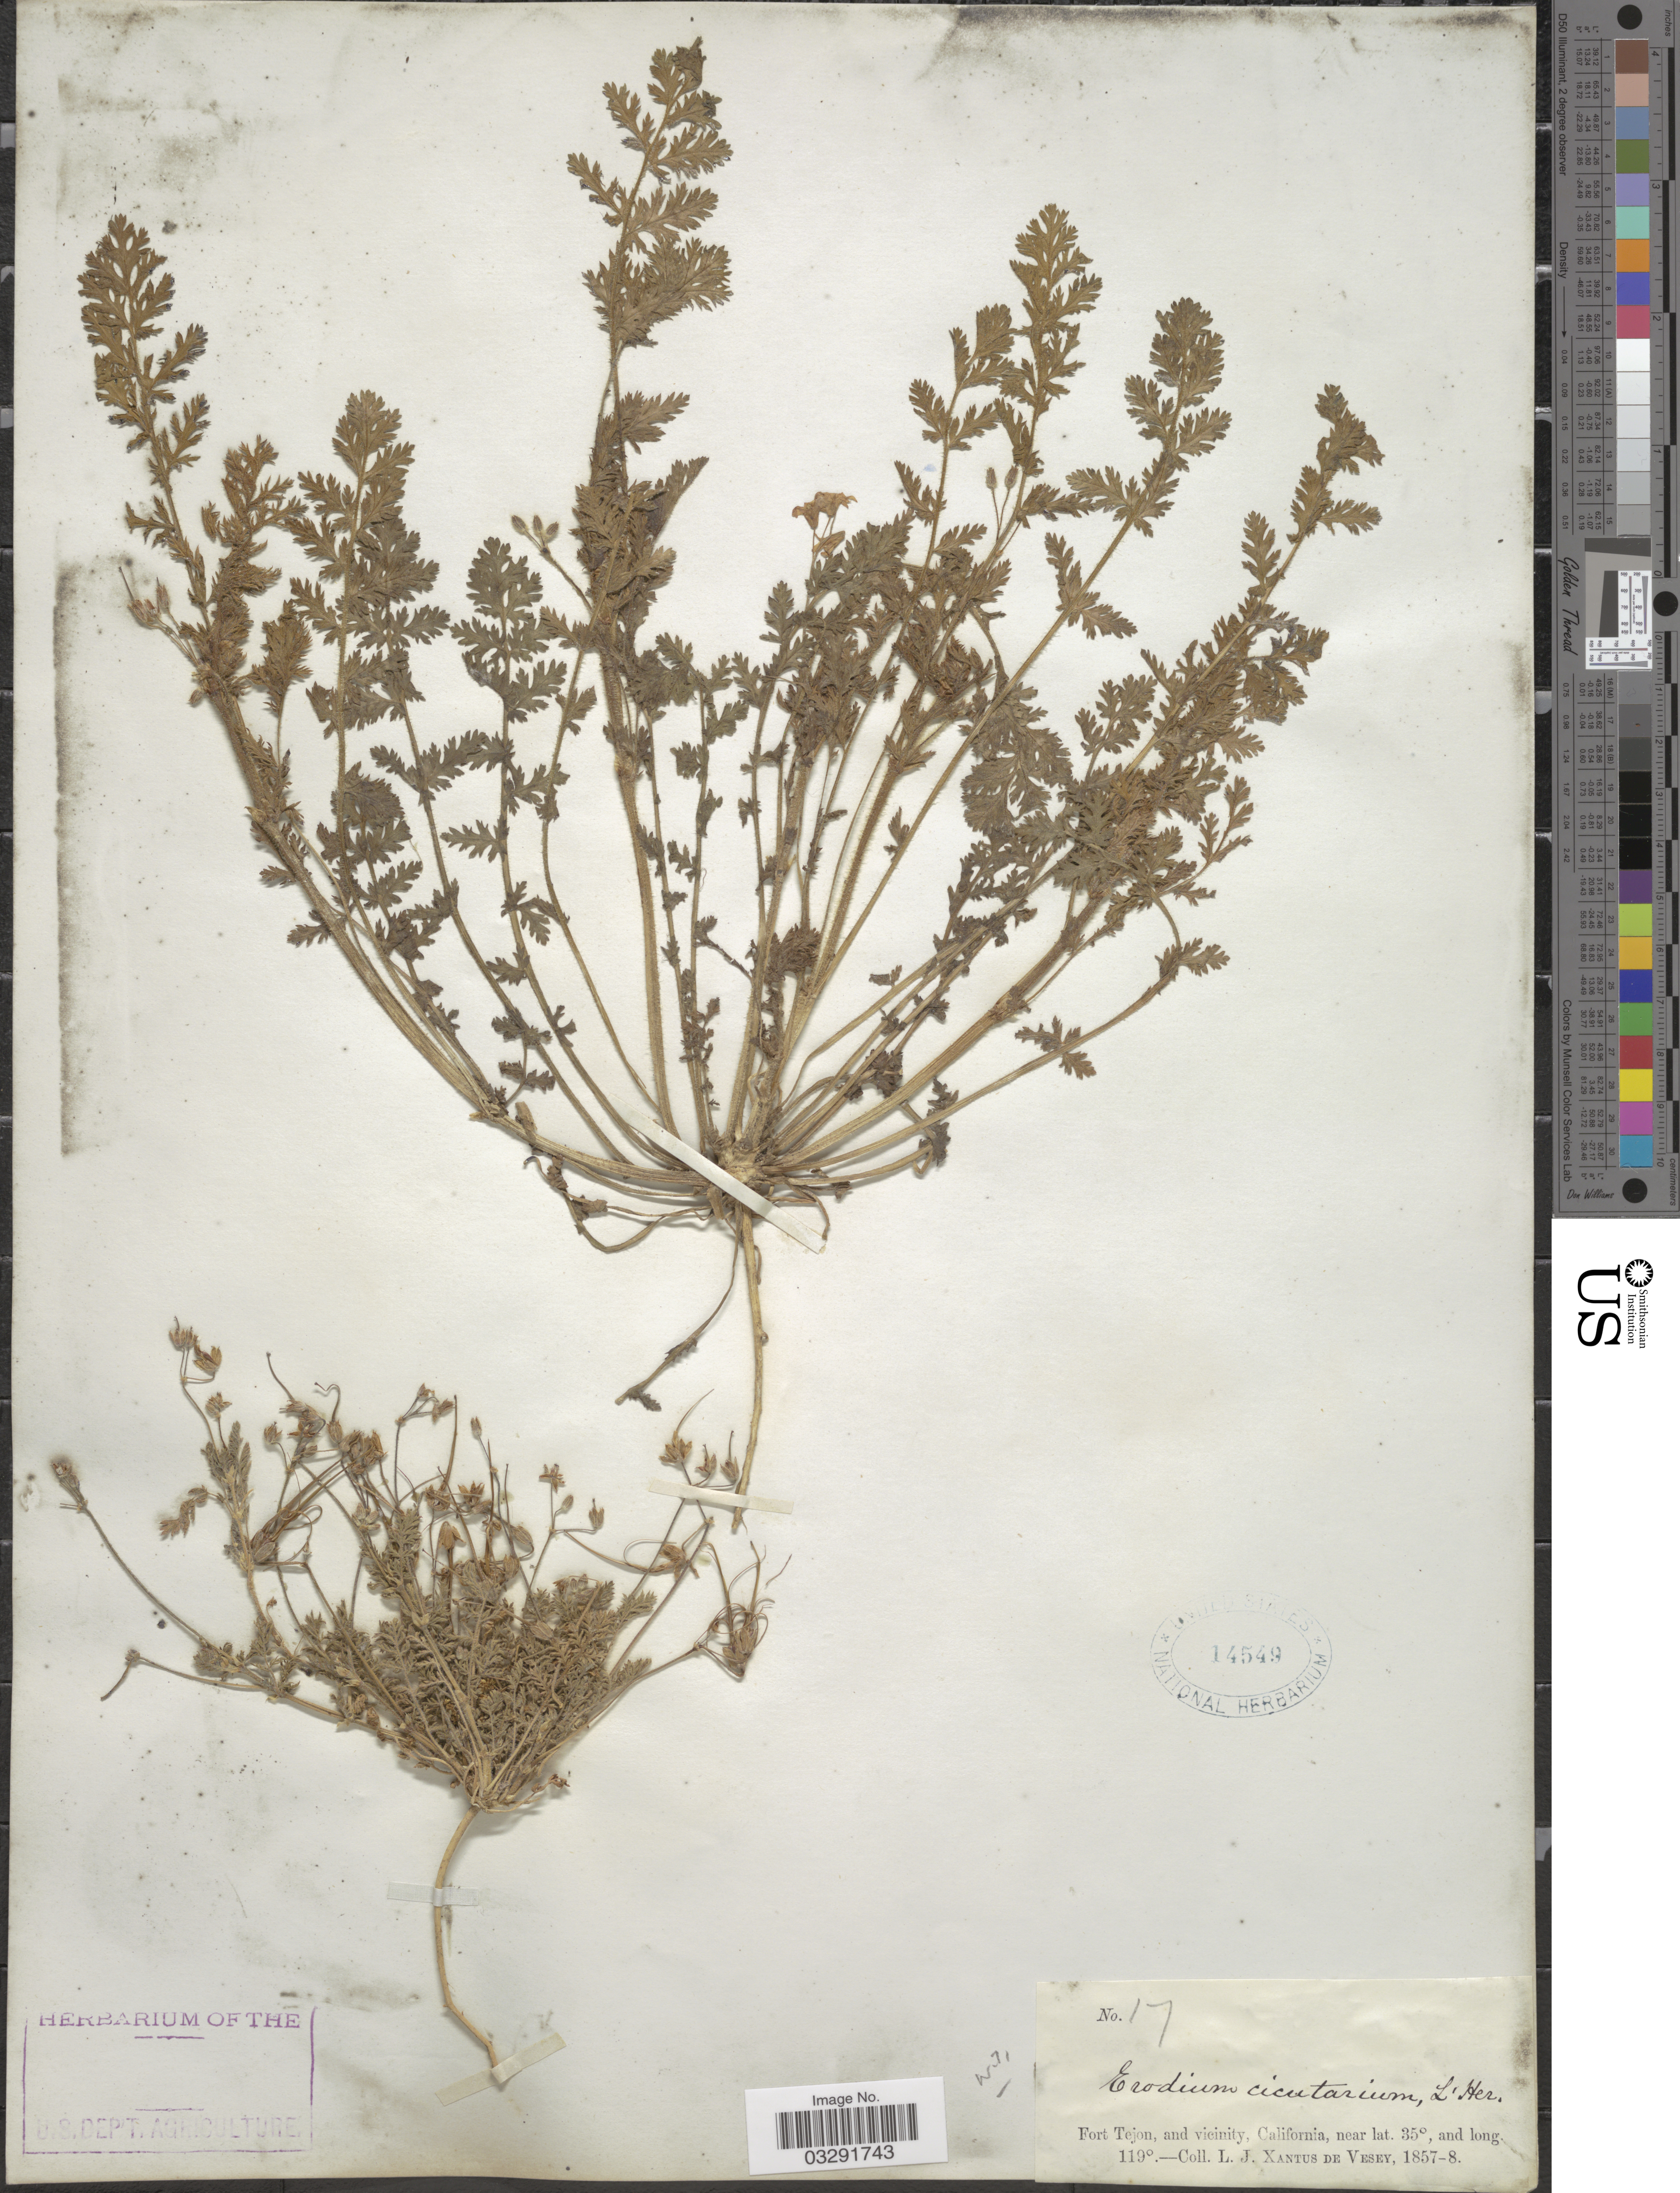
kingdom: Plantae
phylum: Tracheophyta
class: Magnoliopsida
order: Geraniales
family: Geraniaceae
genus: Erodium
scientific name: Erodium cicutarium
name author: (L.) L'Hér.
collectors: L. Xantus de Vesey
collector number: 17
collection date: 1857/1858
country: United States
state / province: California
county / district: Kern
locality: Fort Tejon, and vicinity.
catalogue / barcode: US 14549